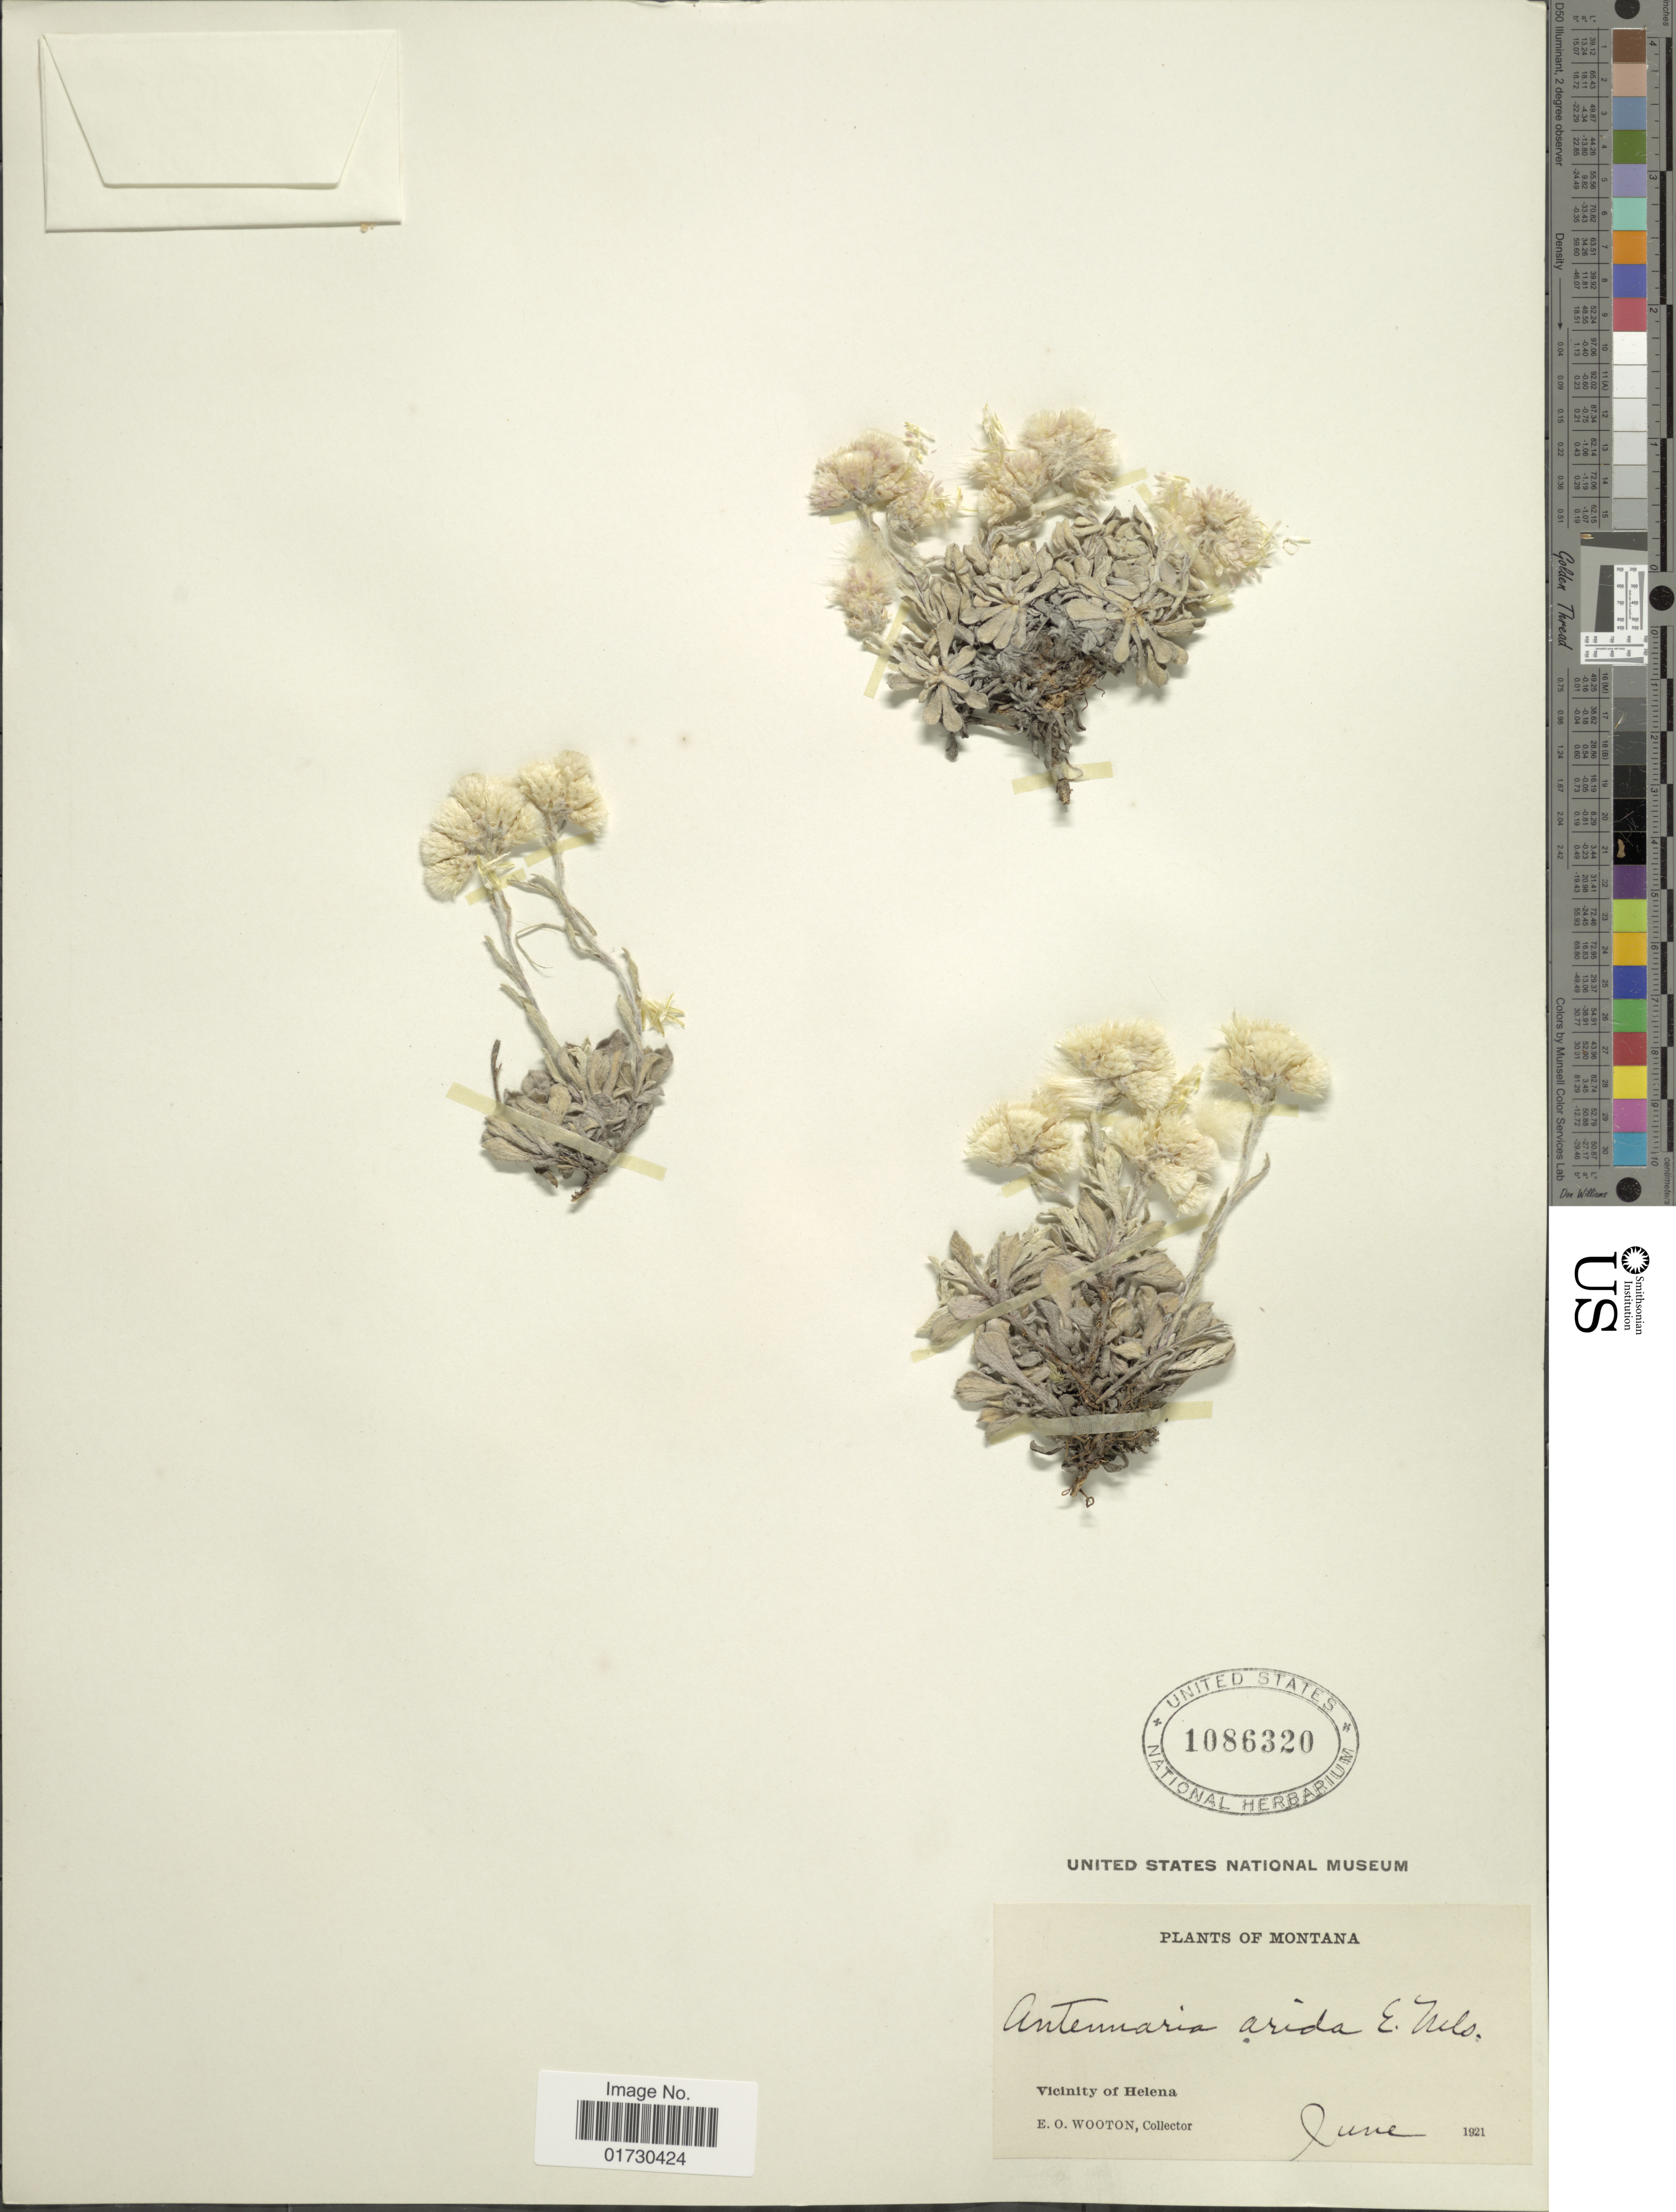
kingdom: Plantae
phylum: Tracheophyta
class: Magnoliopsida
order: Asterales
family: Asteraceae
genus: Antennaria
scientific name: Antennaria arida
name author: E.E. Nelson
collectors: E. O. Wooton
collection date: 1921-06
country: United States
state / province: Montana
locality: Vicinity of Helena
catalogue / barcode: US 1086320